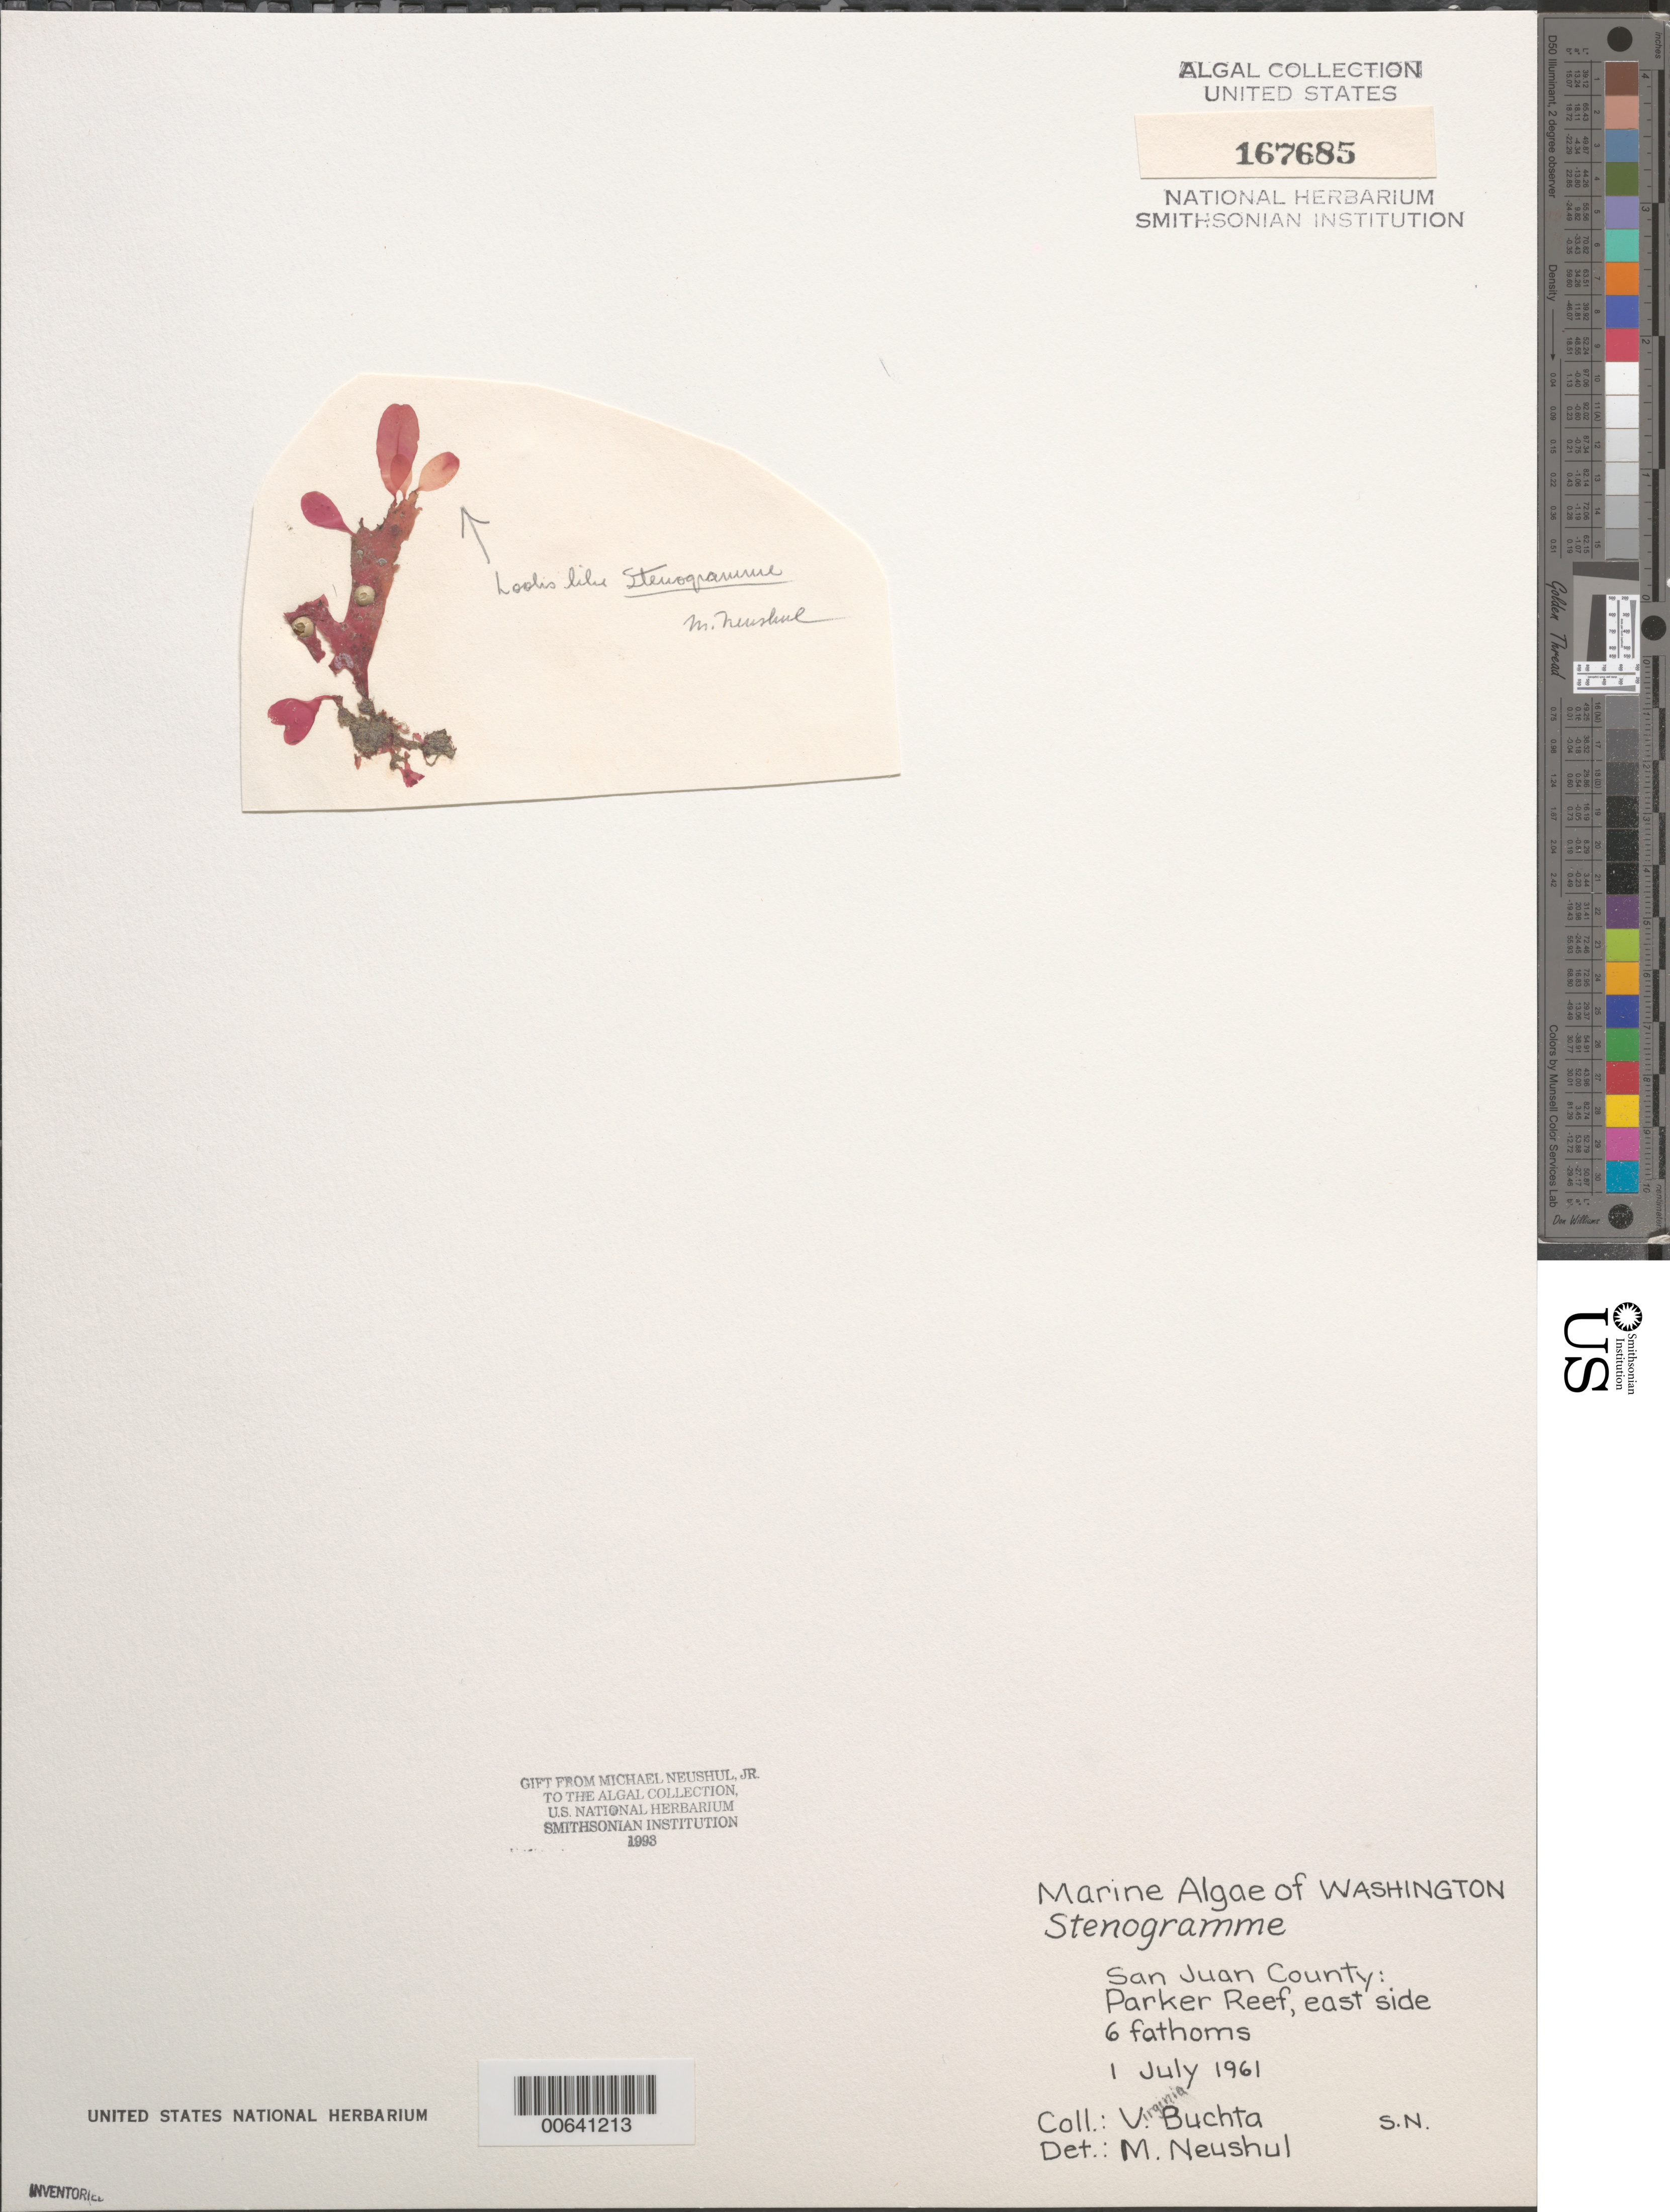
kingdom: Plantae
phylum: Rhodophyta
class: Florideophyceae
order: Gigartinales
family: Phyllophoraceae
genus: Stenogramma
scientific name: Stenogramma sp.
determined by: Neushul, M.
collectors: V. Buchta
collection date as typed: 01 Jul 1961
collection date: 1961-07-01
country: United States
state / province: Washington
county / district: San Juan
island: San Juan Islands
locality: Parker Reef, north of Orcas Island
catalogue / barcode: US 167685